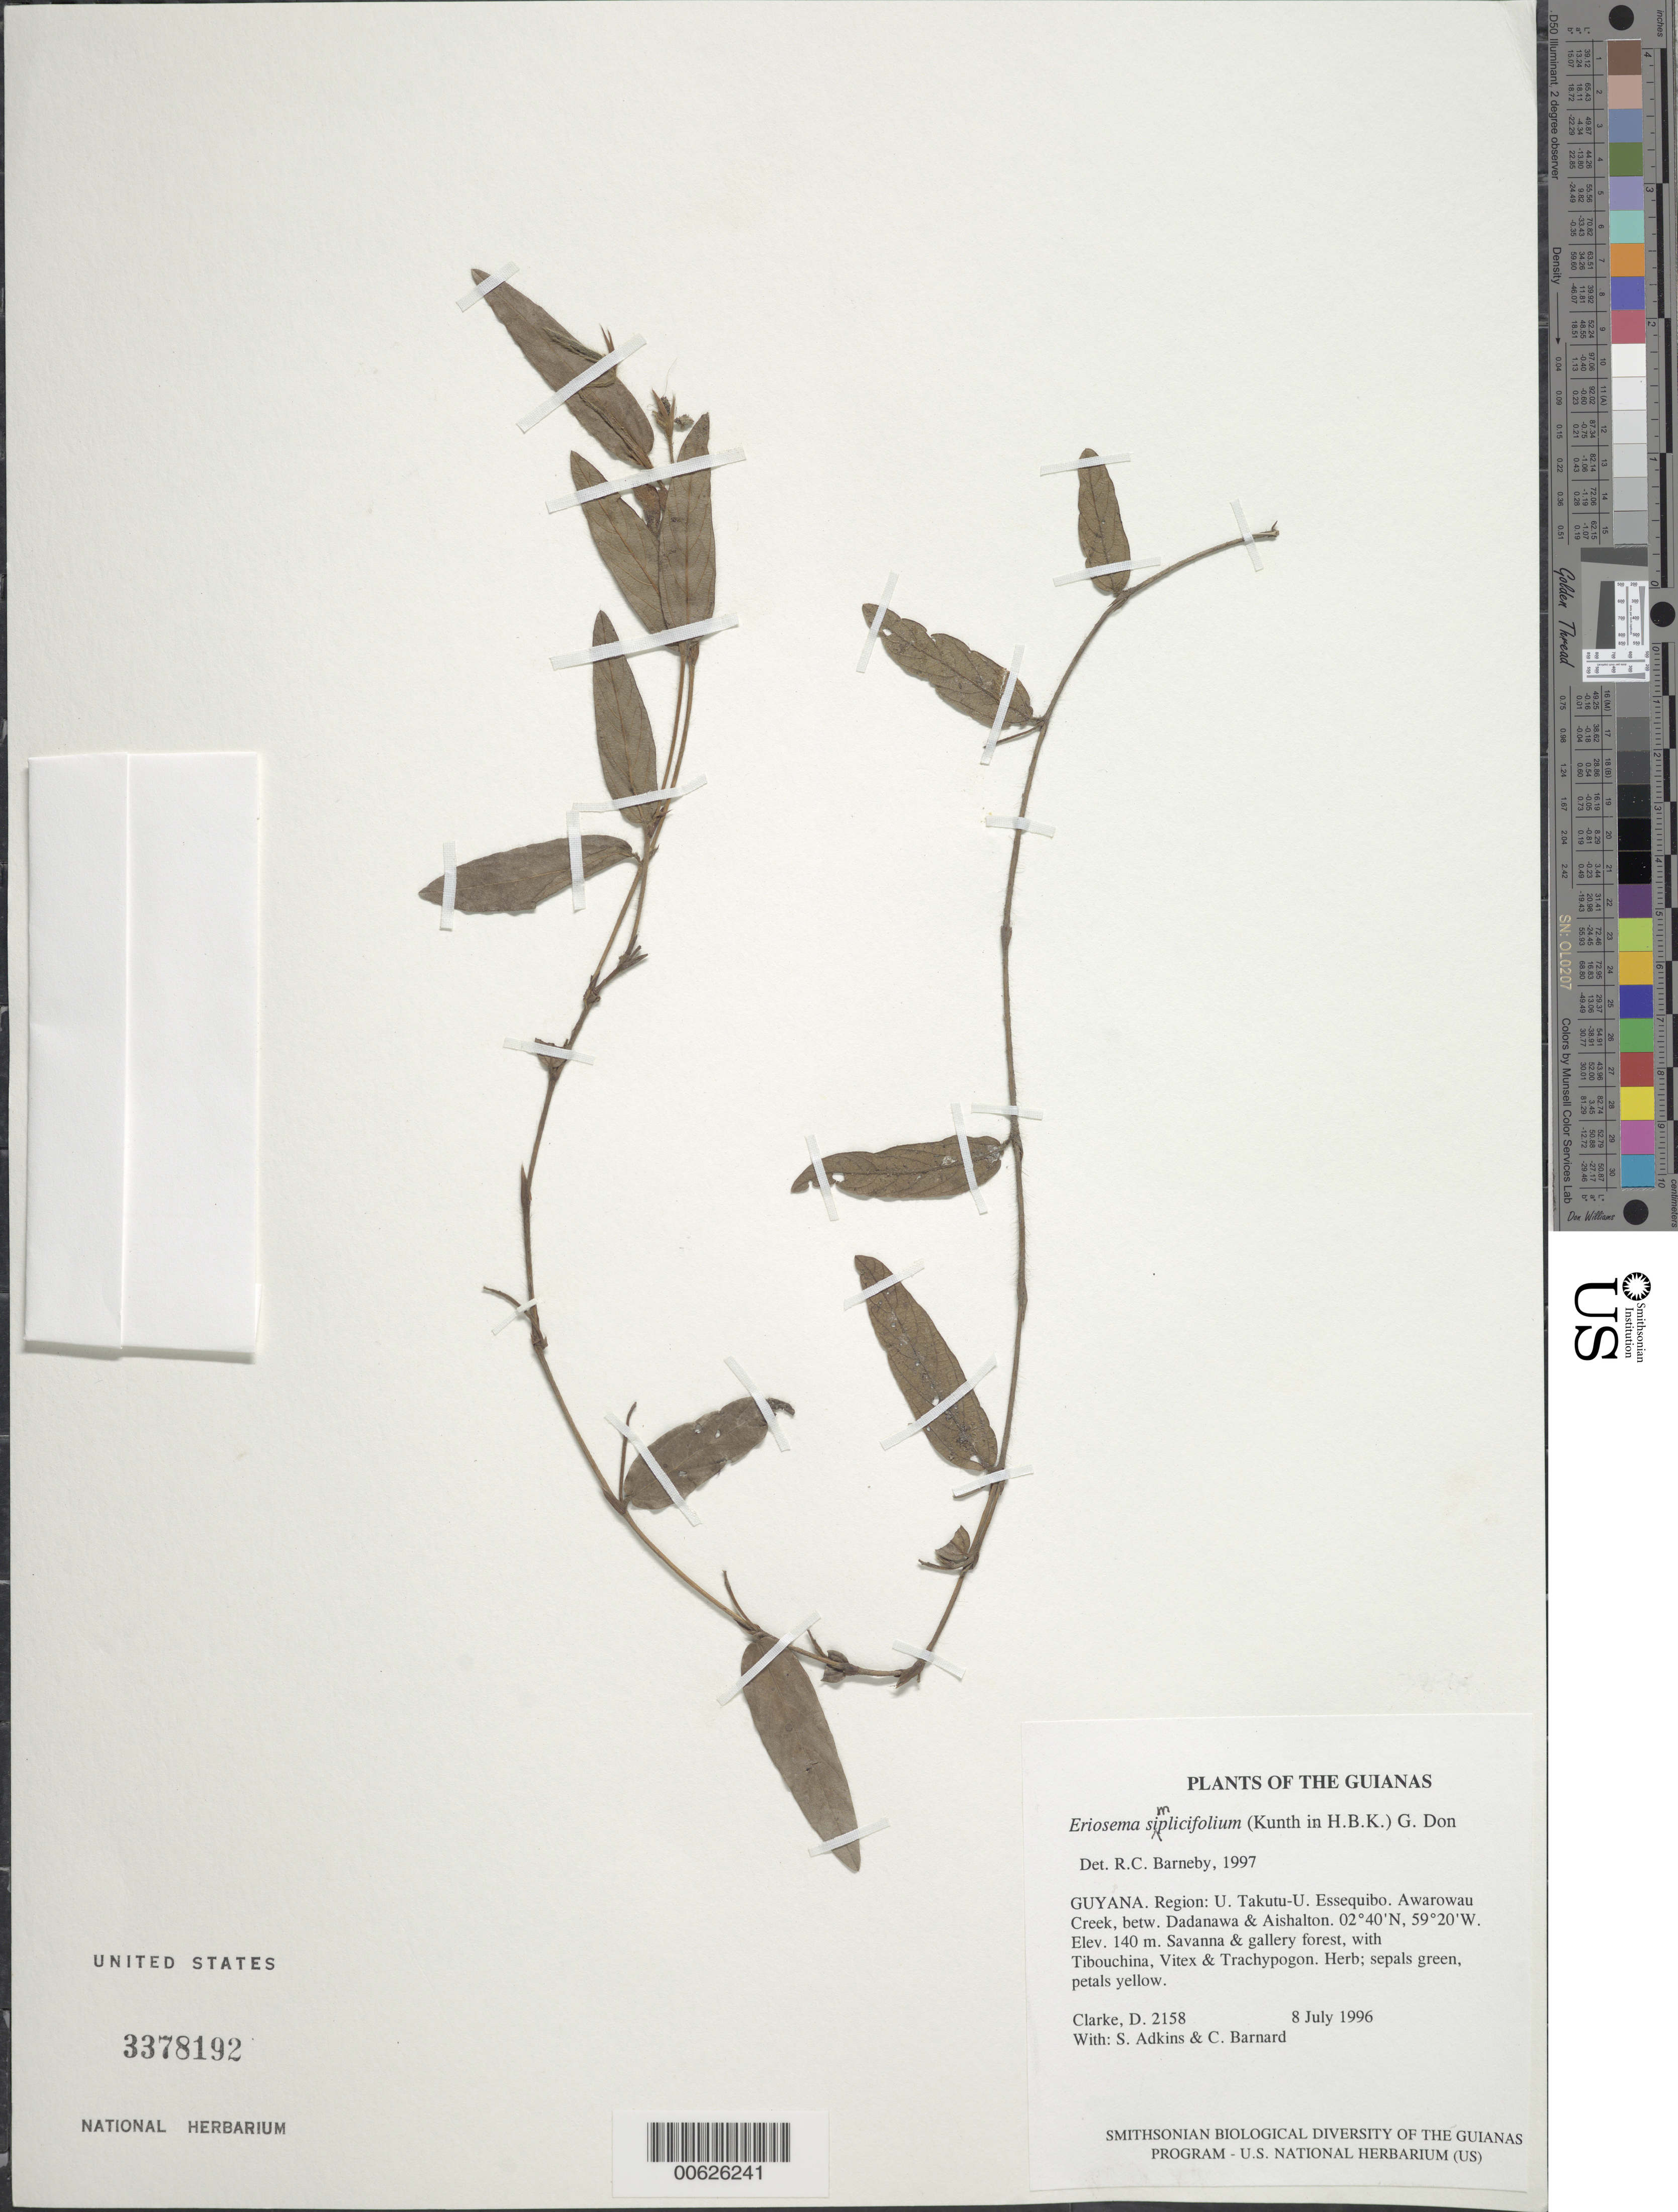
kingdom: Plantae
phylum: Tracheophyta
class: Magnoliopsida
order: Fabales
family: Fabaceae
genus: Eriosema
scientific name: Eriosema simplicifolium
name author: (Kunth) G. Don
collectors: D. Clarke, S. Adkins & C. Barnard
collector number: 2158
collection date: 1966-07-08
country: Guyana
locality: The Guianas, Guyana, Region: Takutu-U, Essequibo, Awarowau Creek, betw. Dadanawa & Aishalton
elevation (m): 140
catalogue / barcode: US 3378192